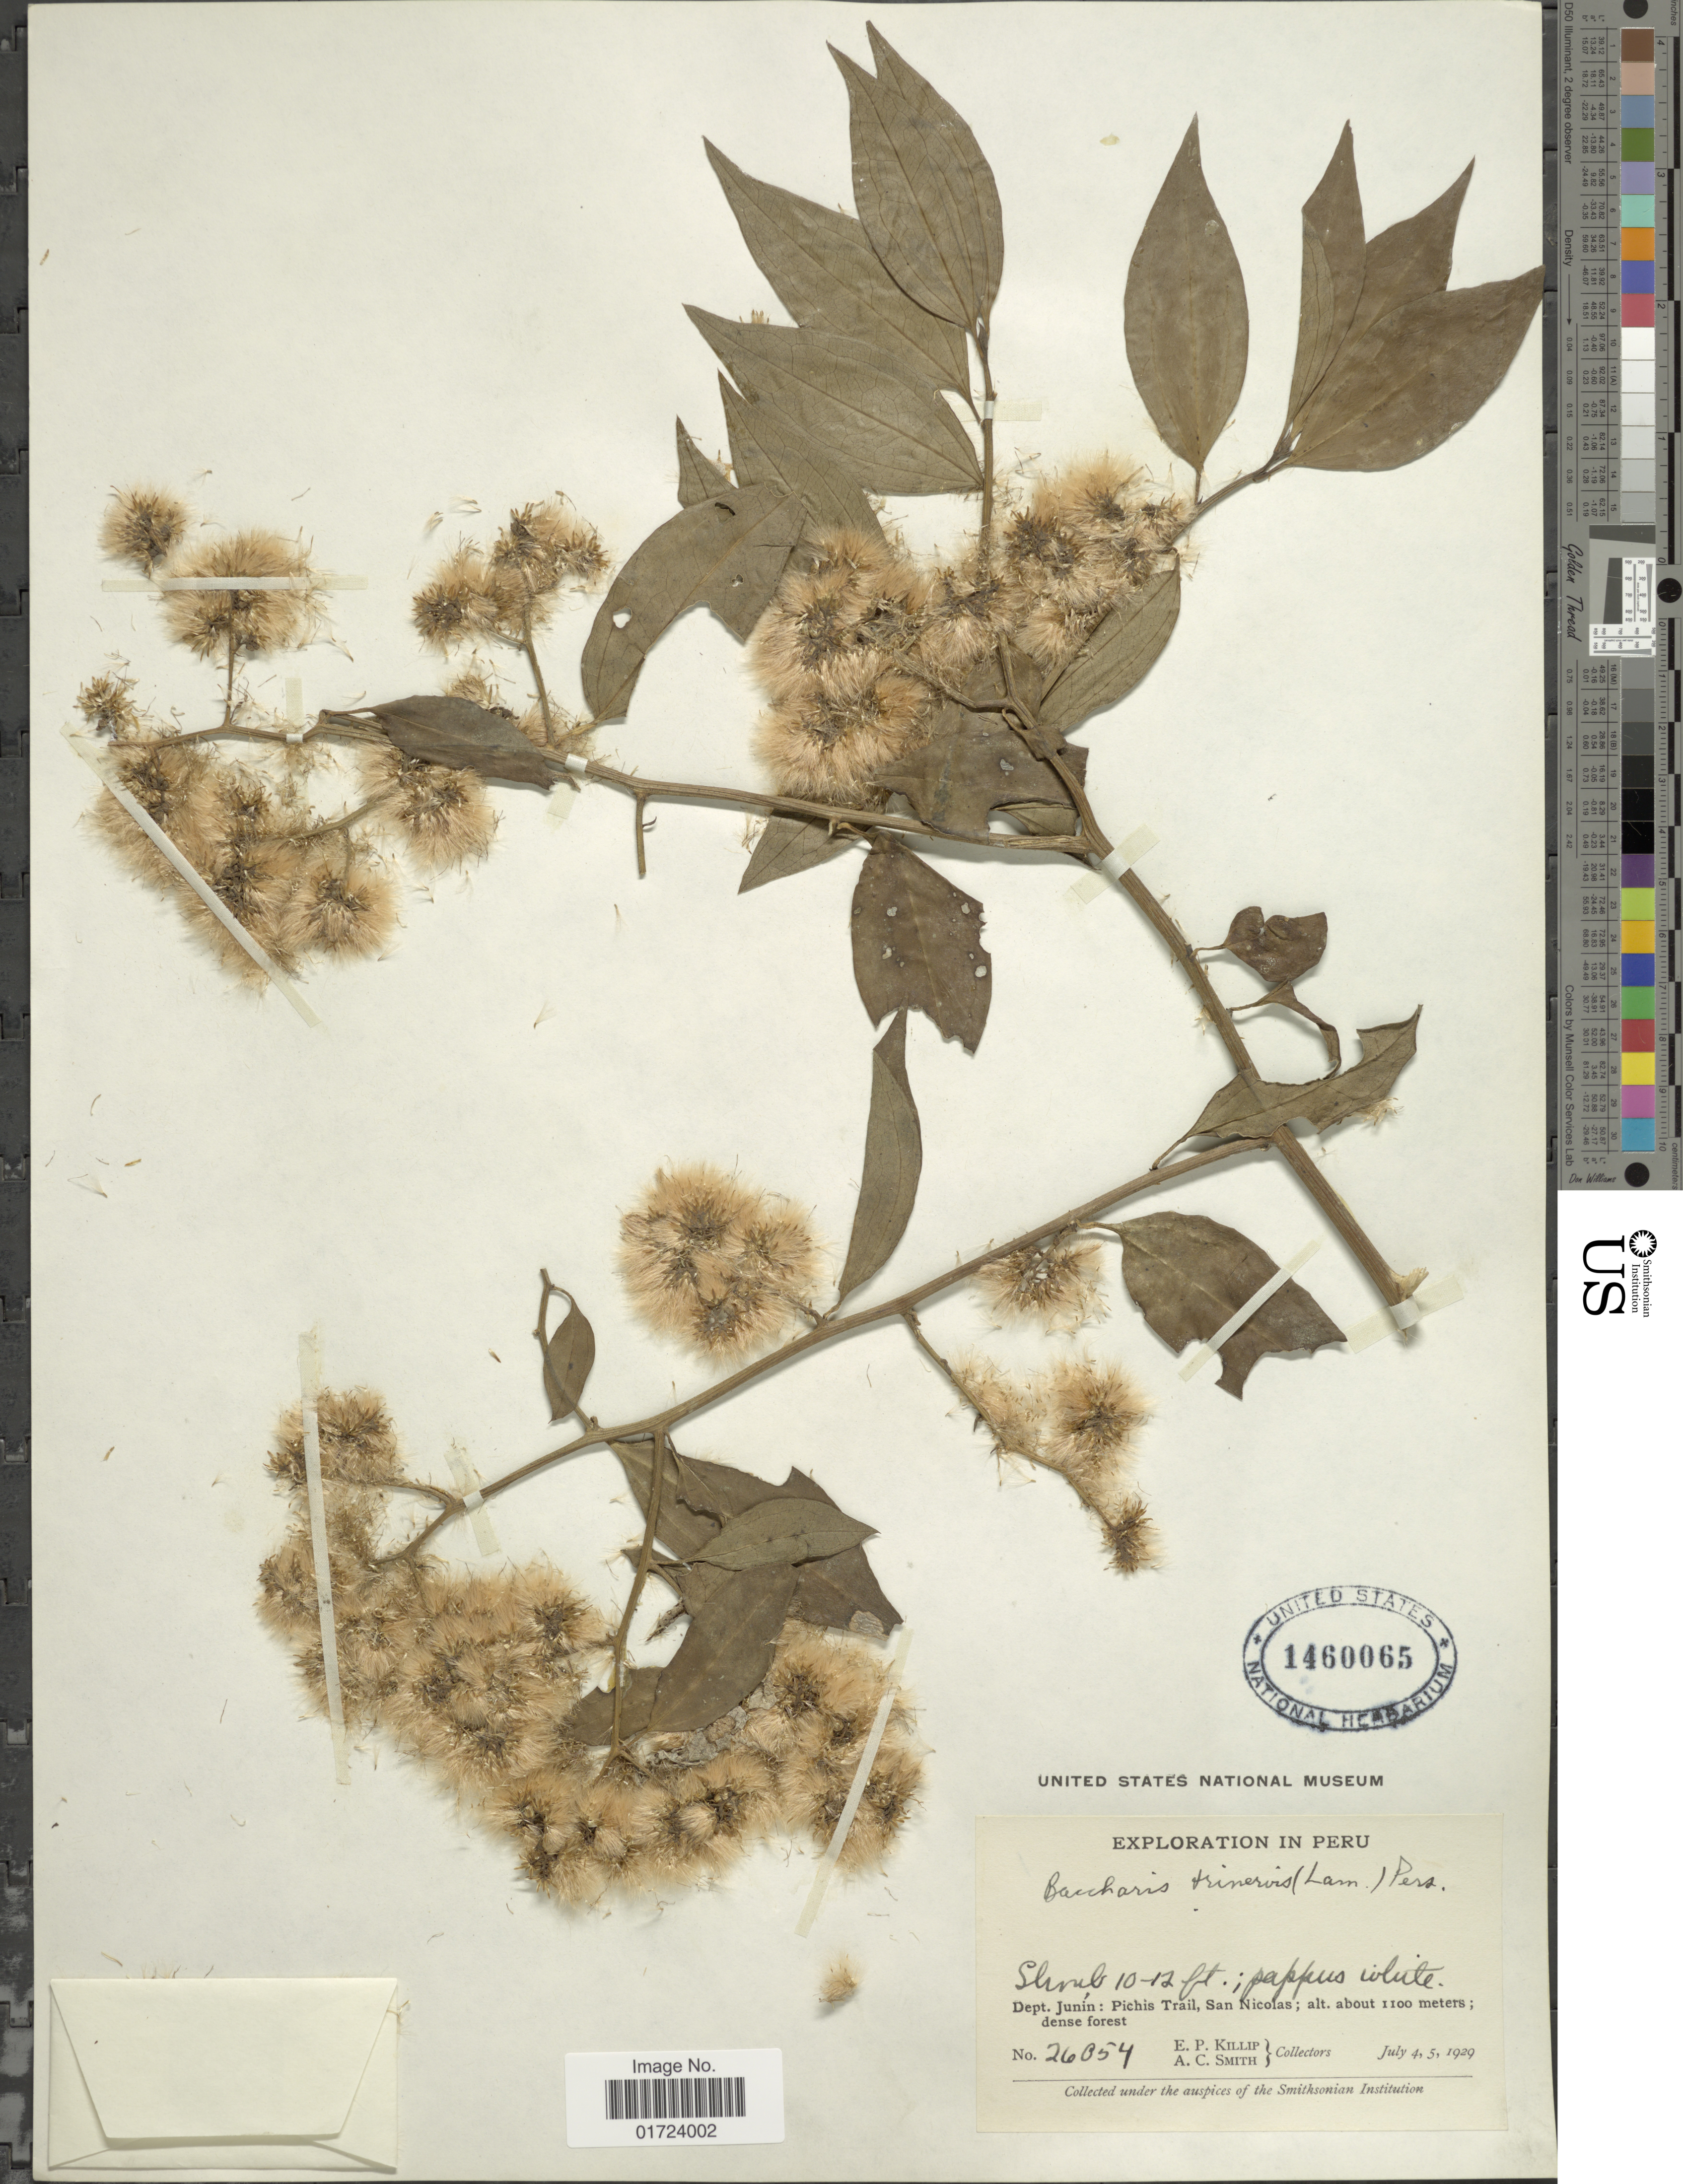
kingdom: Plantae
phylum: Tracheophyta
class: Magnoliopsida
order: Asterales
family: Asteraceae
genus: Baccharis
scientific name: Baccharis trinervis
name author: (Lam.) Pers.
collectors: E. P. Killip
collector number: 26054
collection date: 1929-07-04/1929-07-05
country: Peru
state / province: Junín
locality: Dept. Junin: Pichis Trail, San Nicolas.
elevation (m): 1100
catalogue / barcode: US 1460065